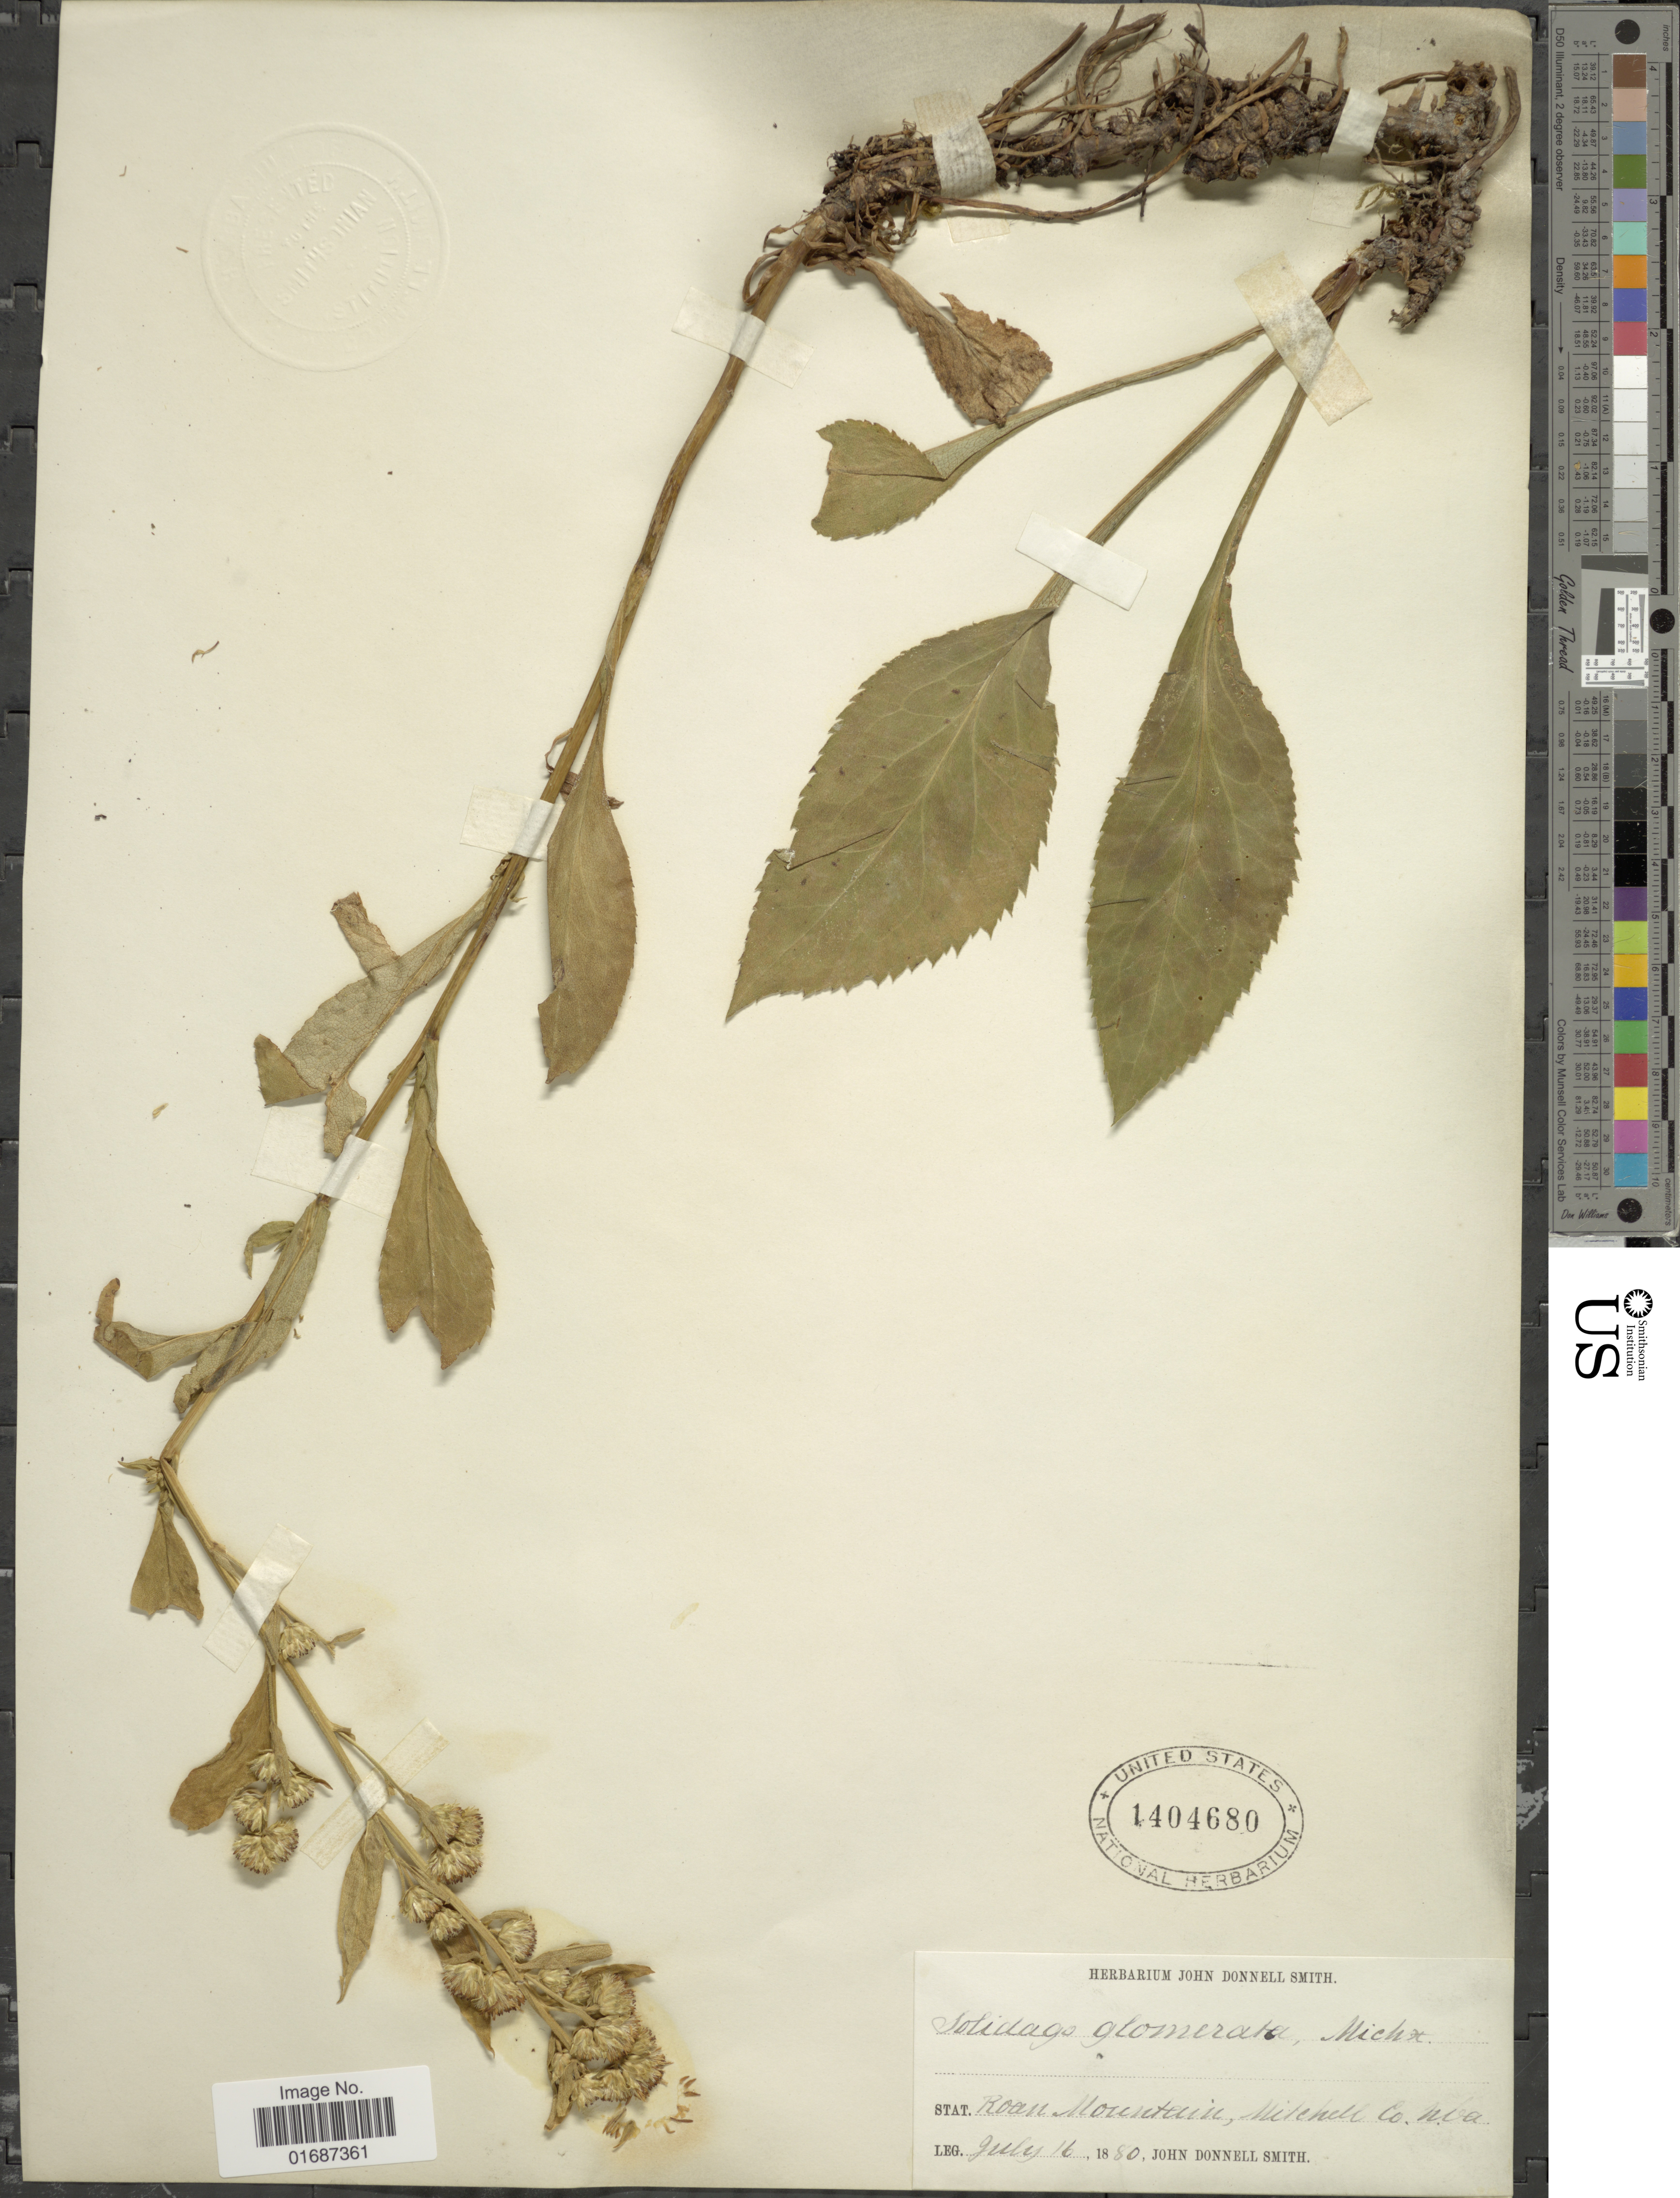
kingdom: Plantae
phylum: Tracheophyta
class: Magnoliopsida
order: Asterales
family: Asteraceae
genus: Solidago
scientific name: Solidago glomerata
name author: Michx.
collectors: J. Donnell Smith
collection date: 1880-07-16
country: United States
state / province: North Carolina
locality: Roan Mountains, Mitchell Co. N.Ca.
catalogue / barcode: US 1404680